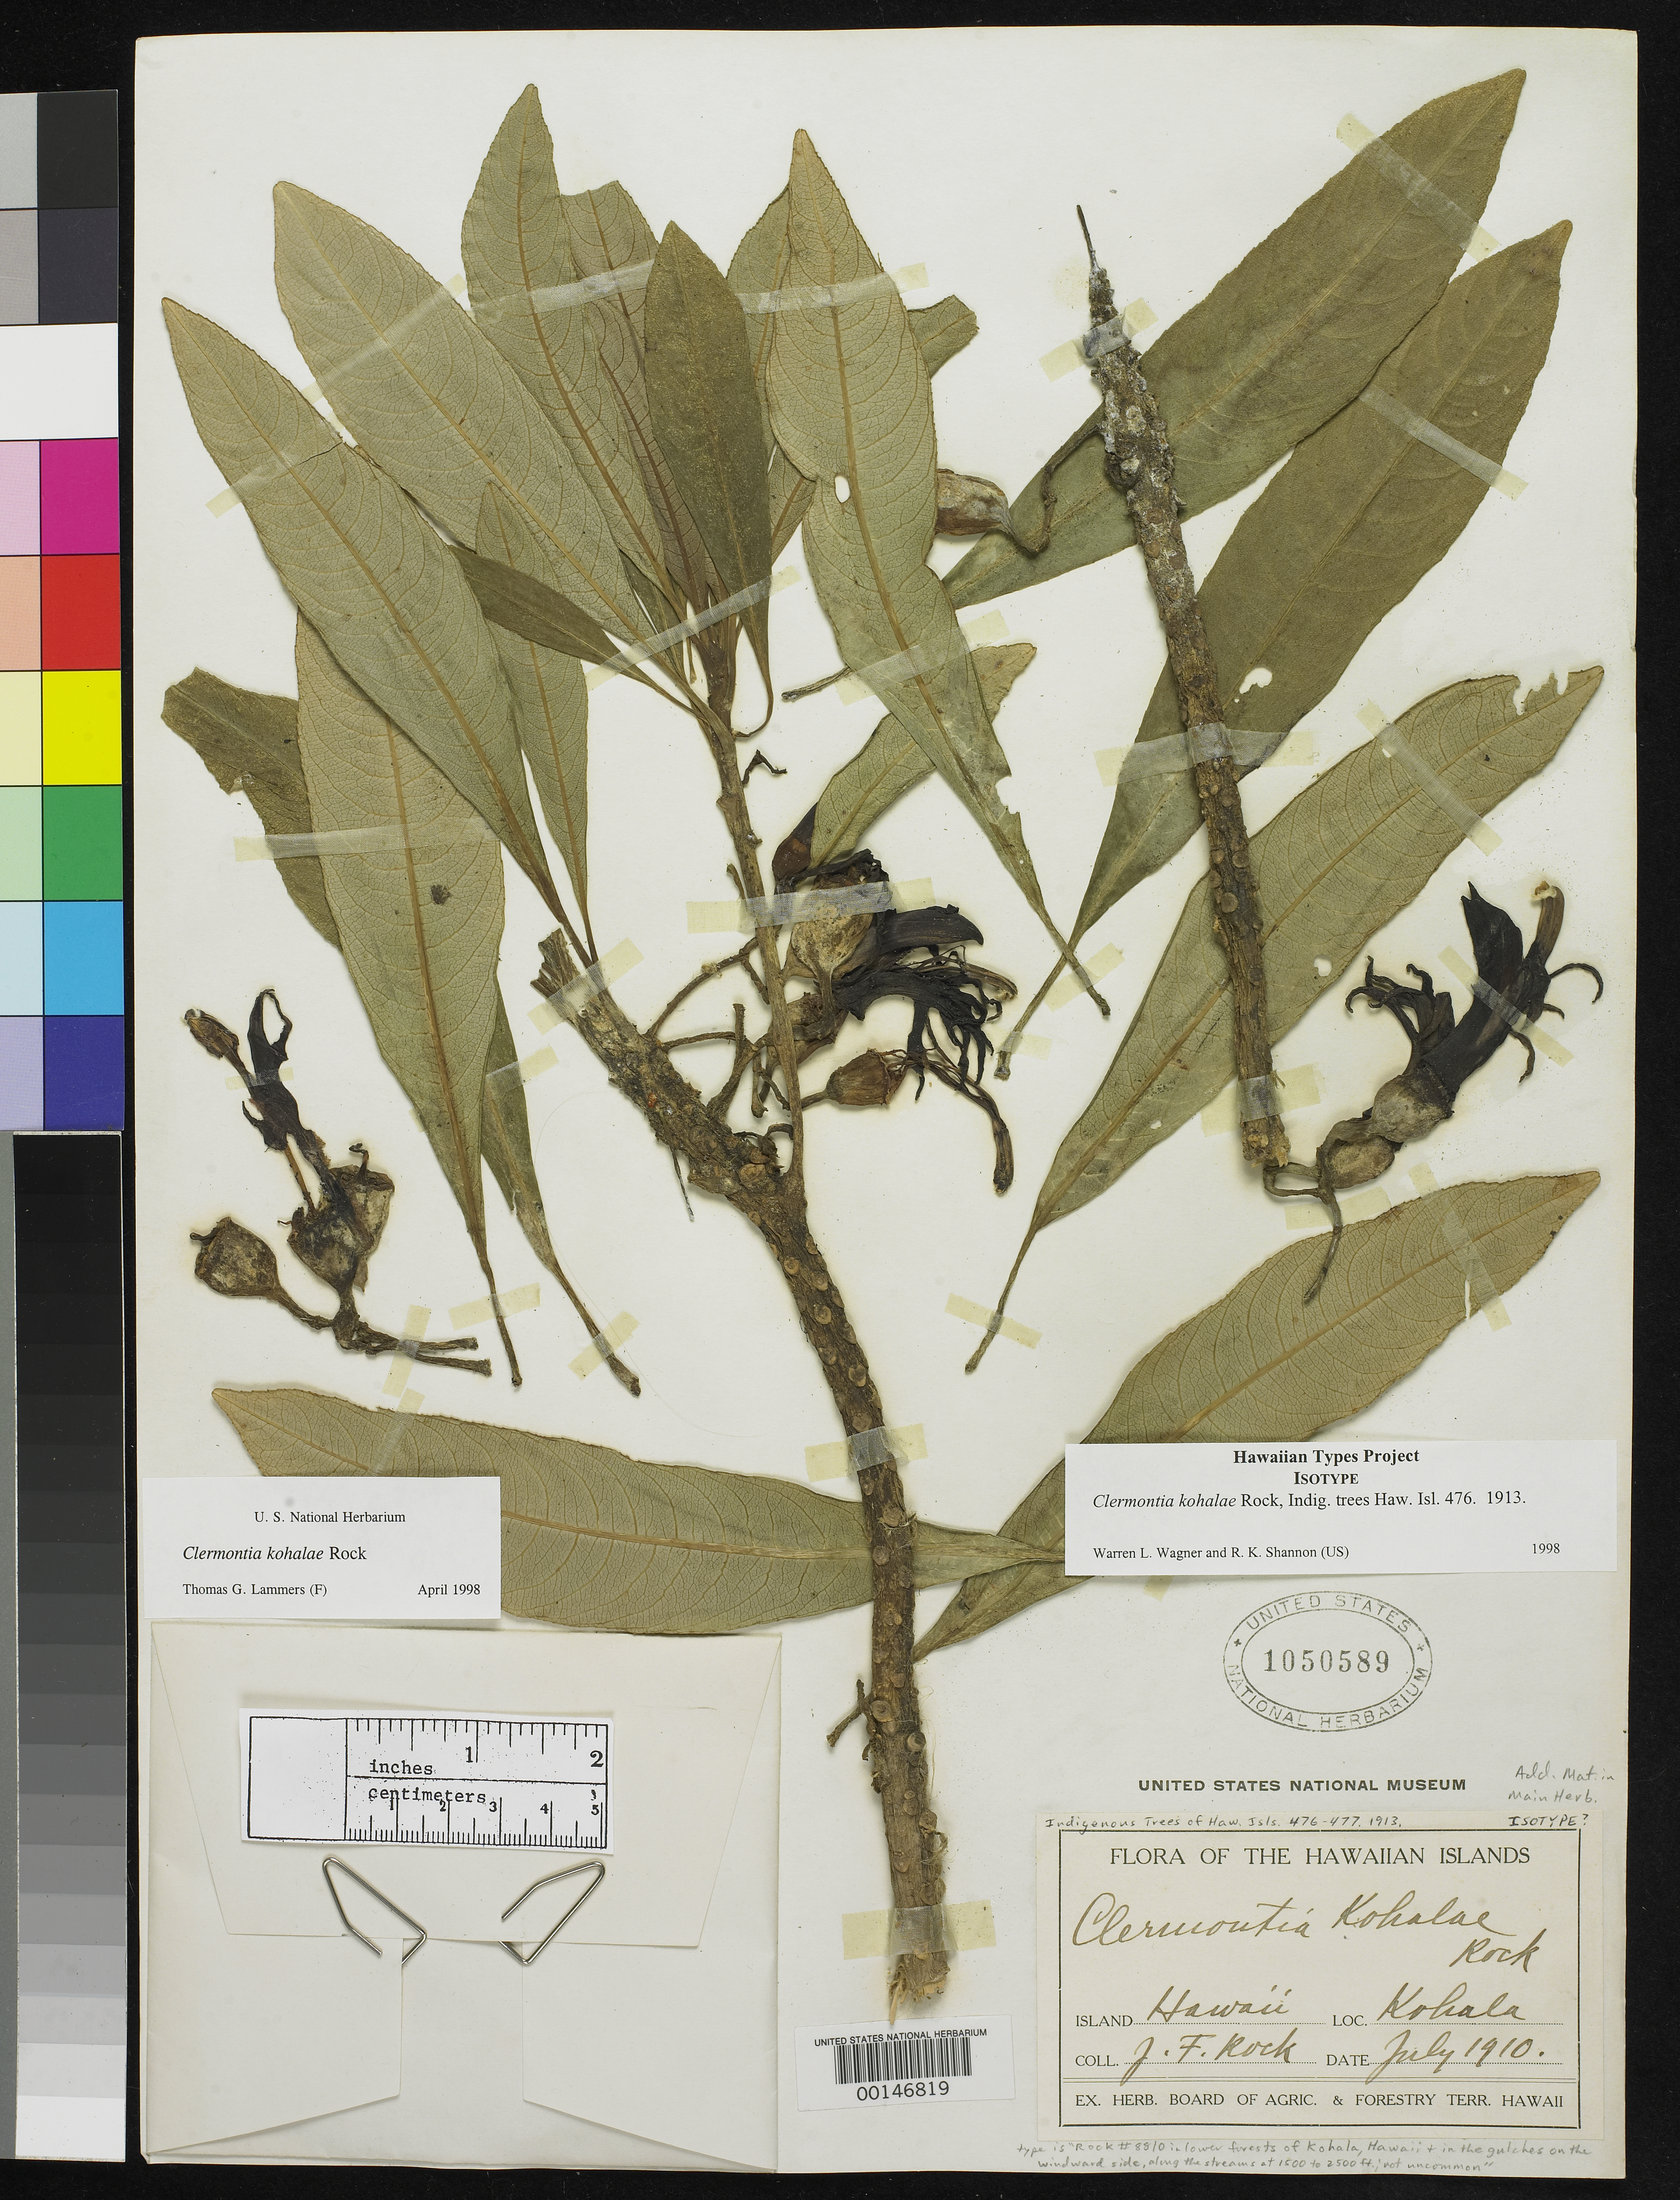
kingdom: Plantae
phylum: Tracheophyta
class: Magnoliopsida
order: Asterales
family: Campanulaceae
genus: Clermontia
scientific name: Clermontia kohalae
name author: Rock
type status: Isotype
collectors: J. F. Rock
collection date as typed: Jul 1910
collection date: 1910-07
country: United States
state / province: Hawaii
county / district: Hawaii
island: Hawaii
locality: Kohala.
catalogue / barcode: US 1050589